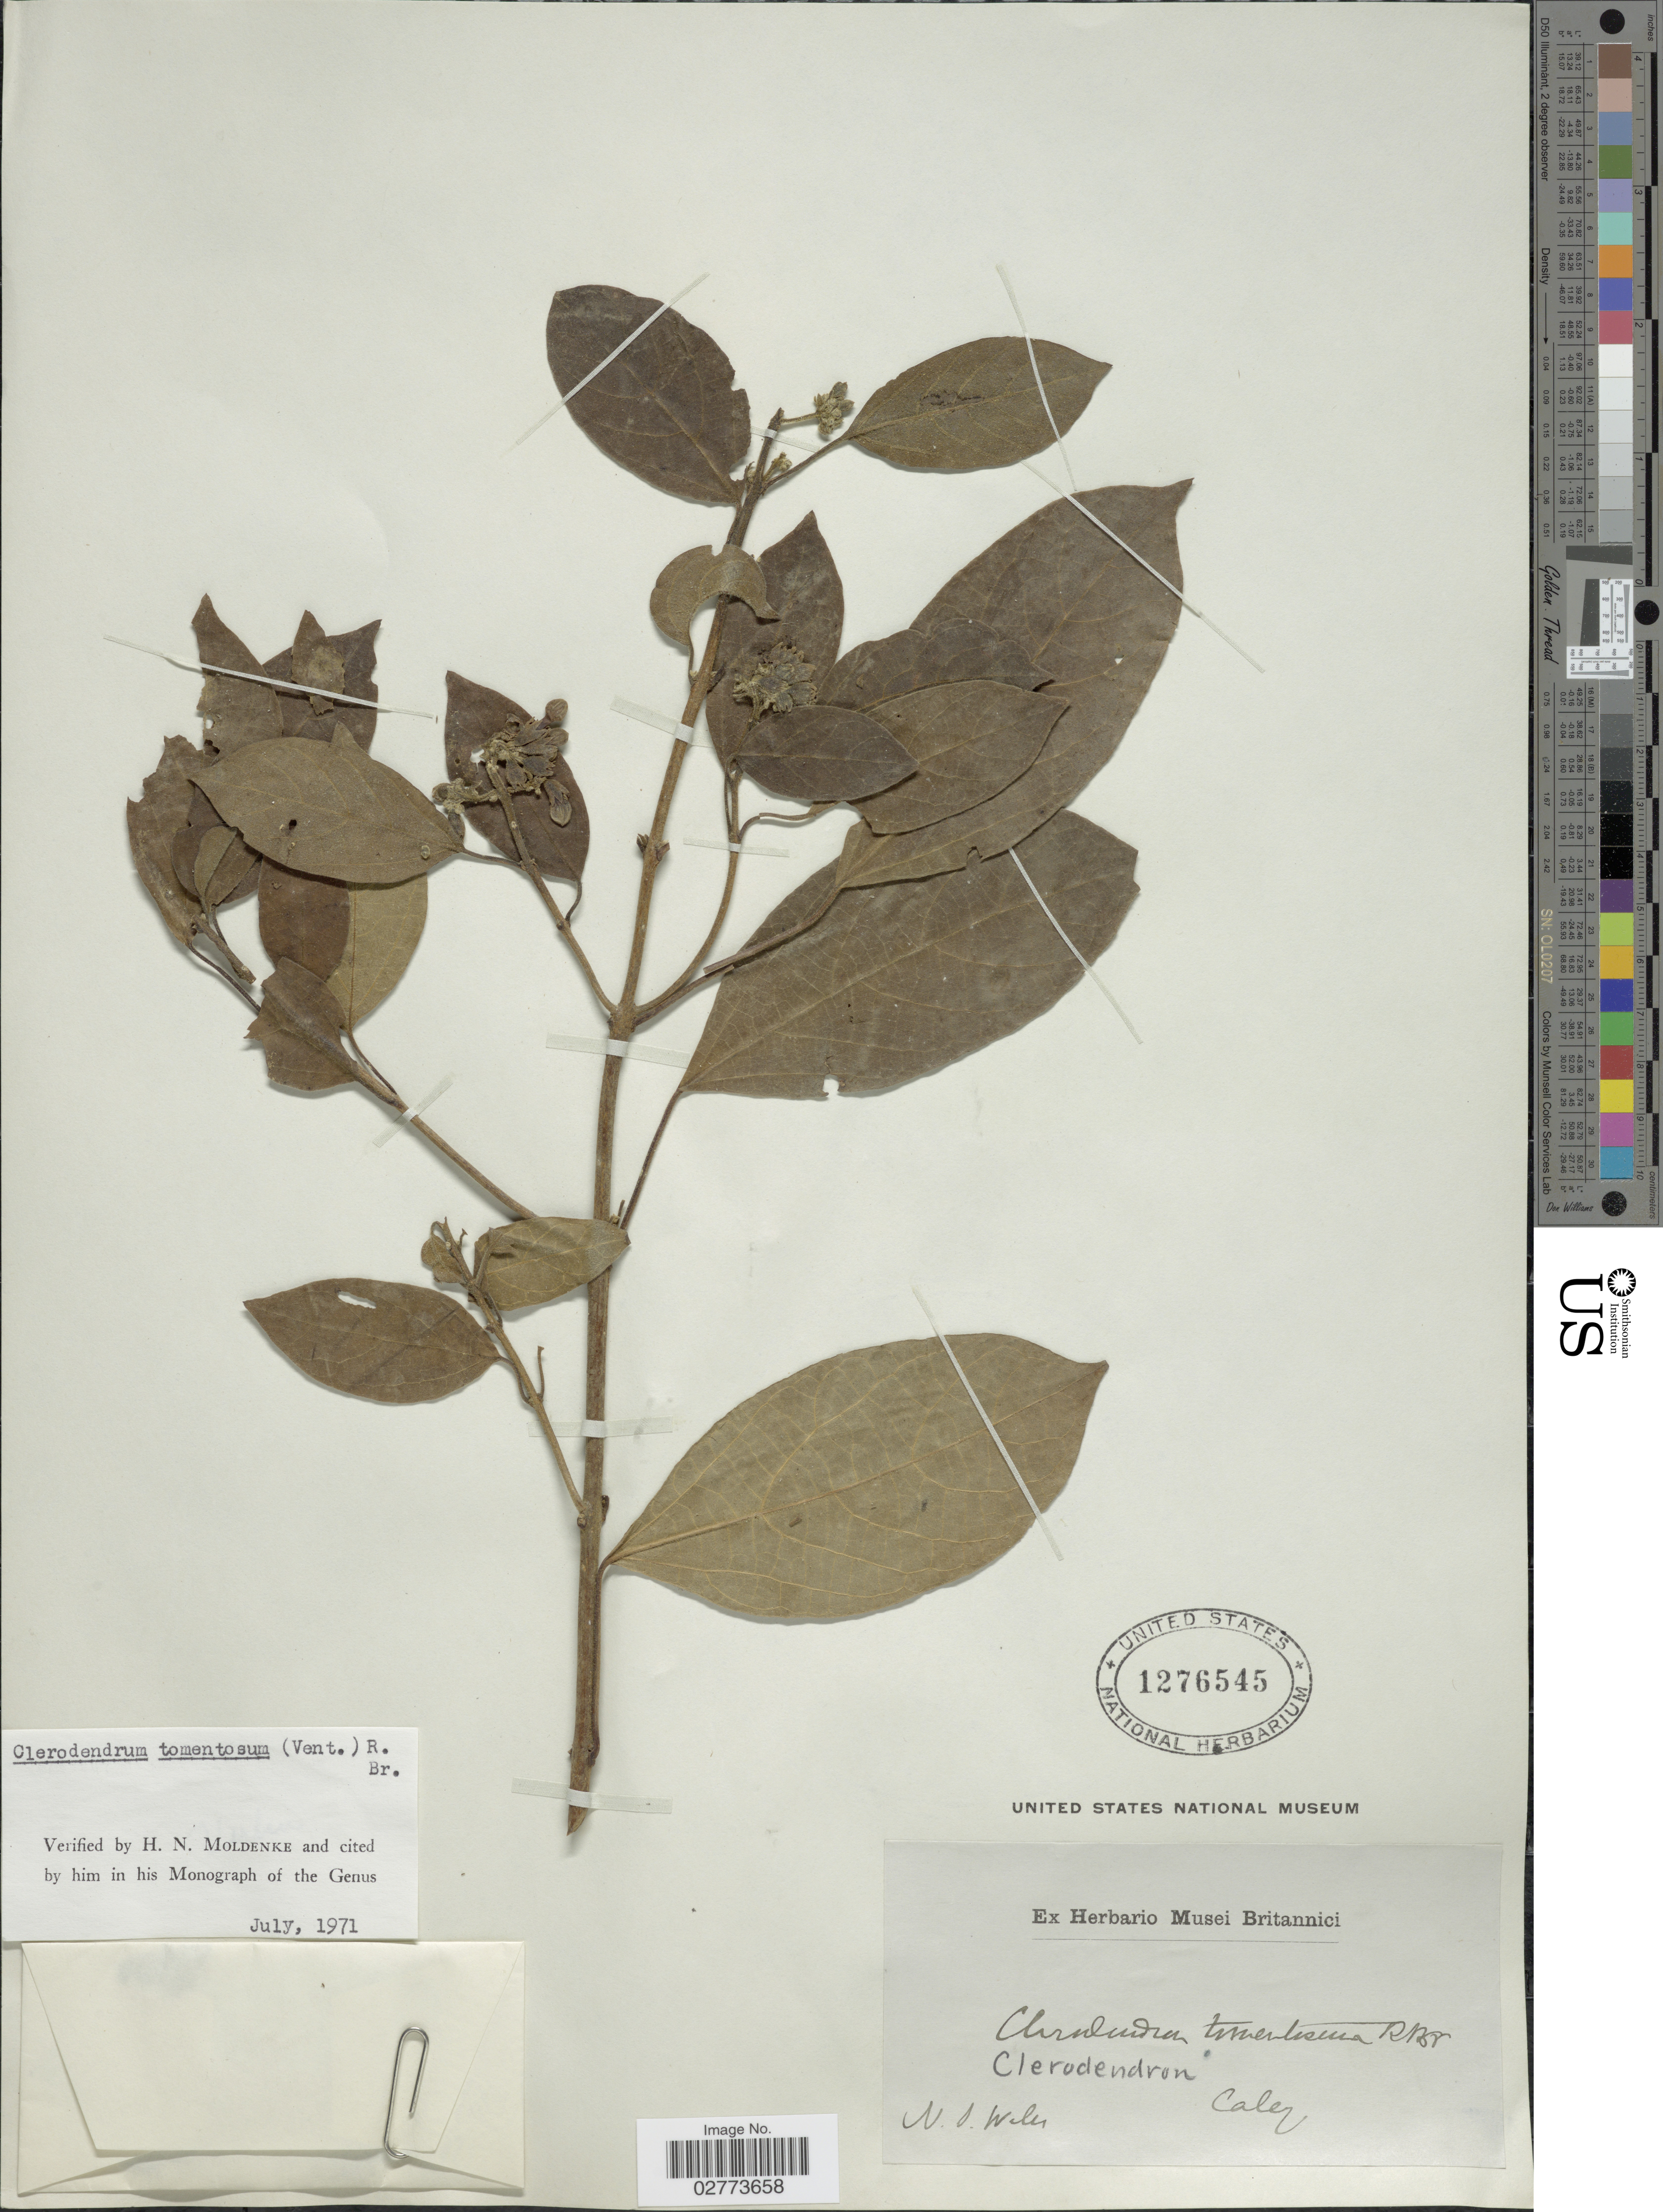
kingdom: Plantae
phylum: Tracheophyta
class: Magnoliopsida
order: Lamiales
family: Lamiaceae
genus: Clerodendrum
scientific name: Clerodendrum tomentosum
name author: R. Br.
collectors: -. Caley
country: Australia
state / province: New South Wales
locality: N. S. Wales.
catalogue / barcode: US 1276545